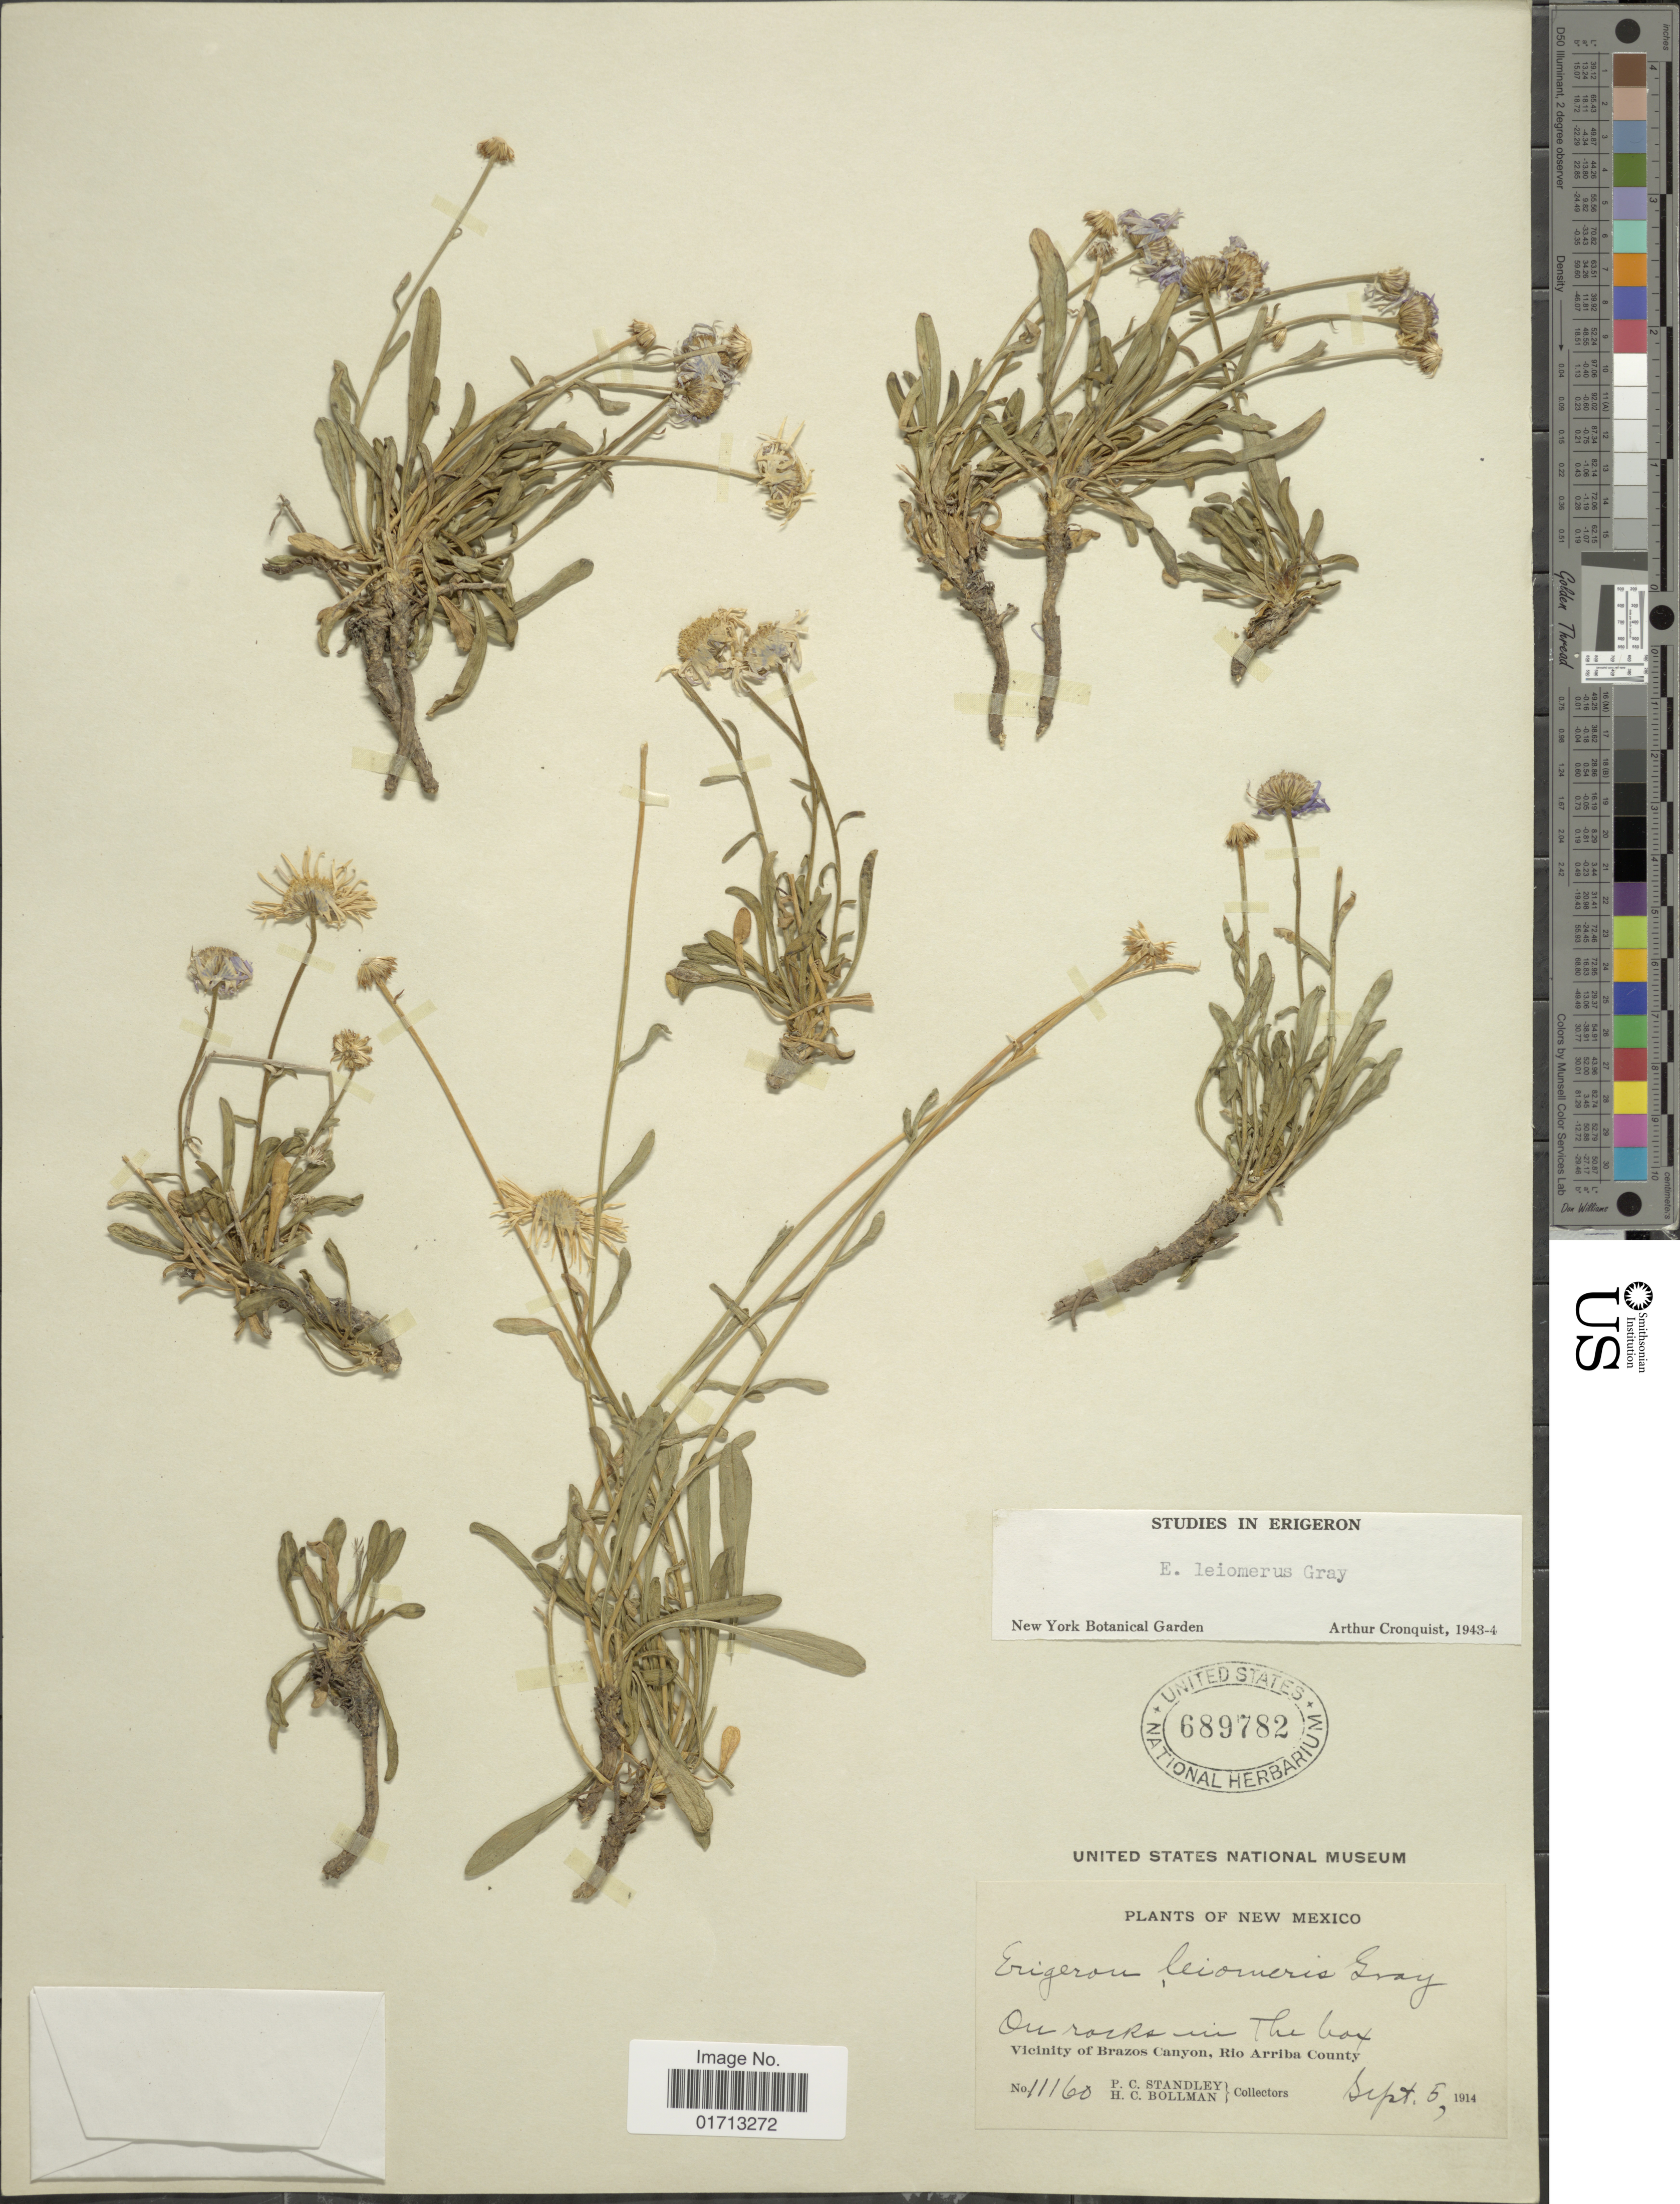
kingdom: Plantae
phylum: Tracheophyta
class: Magnoliopsida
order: Asterales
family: Asteraceae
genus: Erigeron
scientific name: Erigeron leiomerus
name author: A. Gray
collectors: P. C. Standley & H. C. Bollman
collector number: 11160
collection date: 1914-09-05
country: United States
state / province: New Mexico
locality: The Cox. Vicinity of Brazos Canyon, Rio Arriba County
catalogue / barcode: US 689782